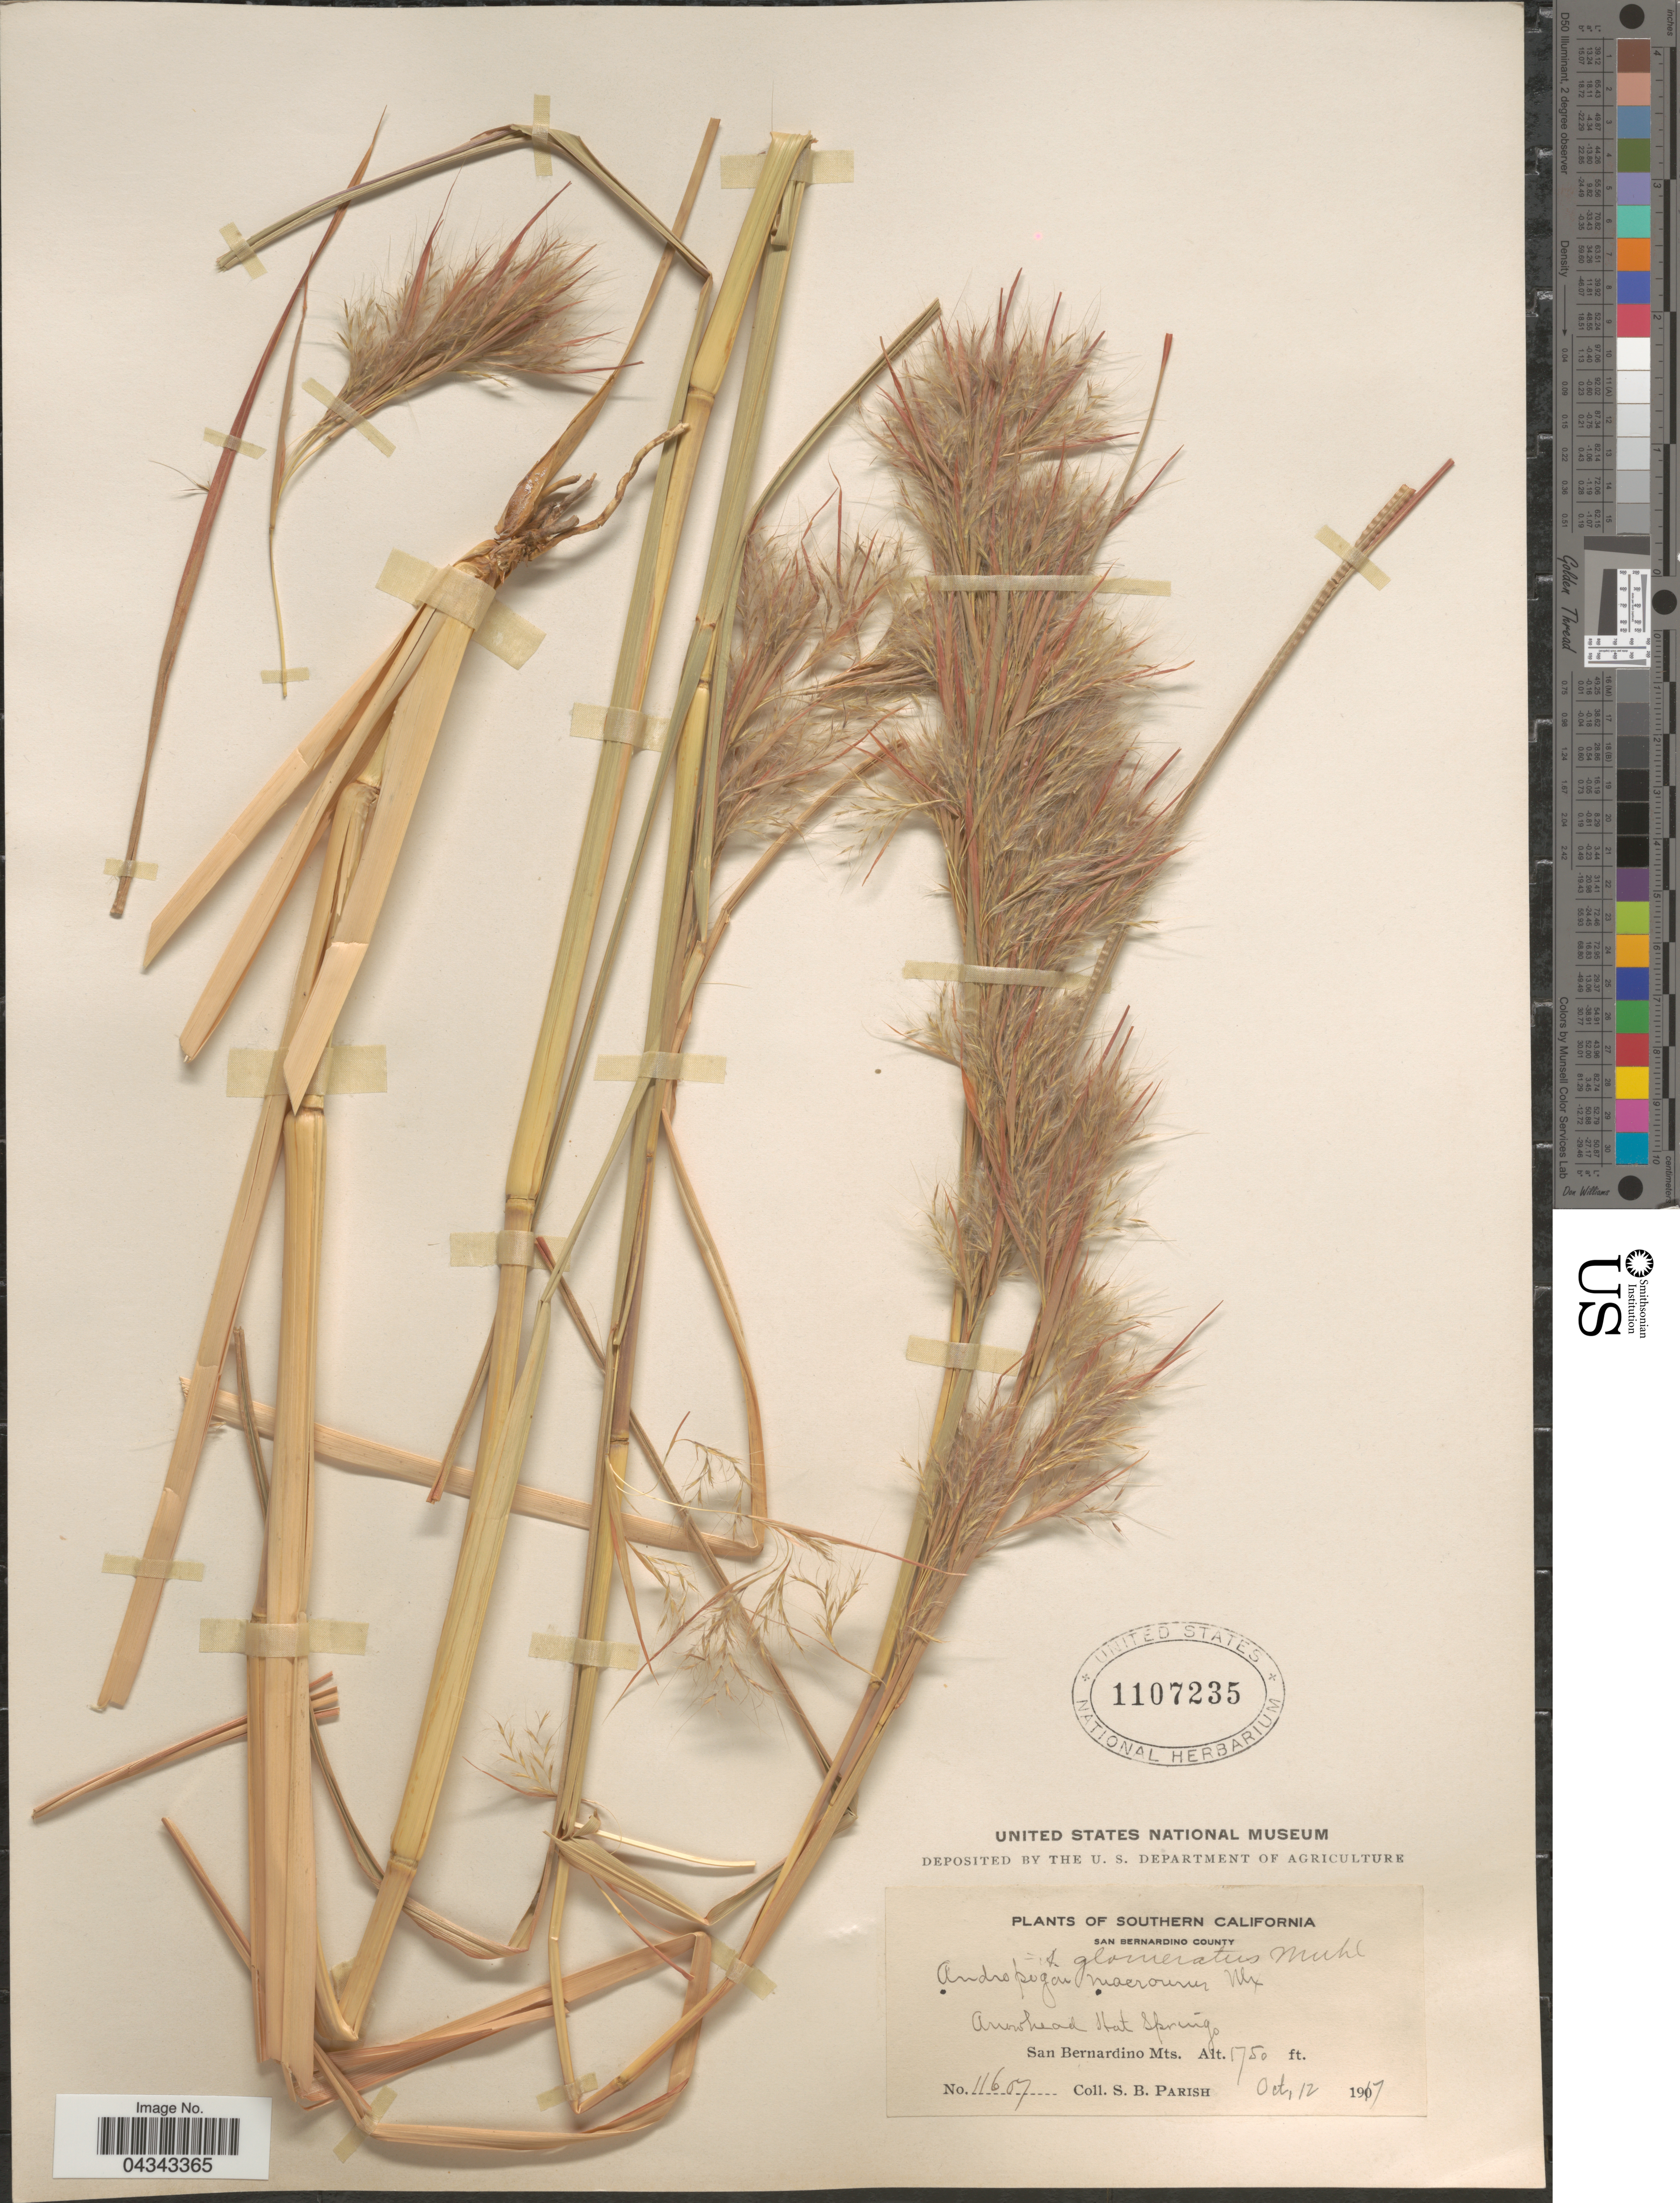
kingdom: Plantae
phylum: Tracheophyta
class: Liliopsida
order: Poales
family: Poaceae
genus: Andropogon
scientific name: Andropogon glomeratus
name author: (Walter) Britton, Stearns & Poggenb.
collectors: S. B. Parish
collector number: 11607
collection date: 1917-10-12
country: United States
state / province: California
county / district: San Bernardino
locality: Southern California. San Bernardino County. Arrowhead Hot Springs. San Bernardino Mts.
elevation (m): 533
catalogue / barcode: US 1107235